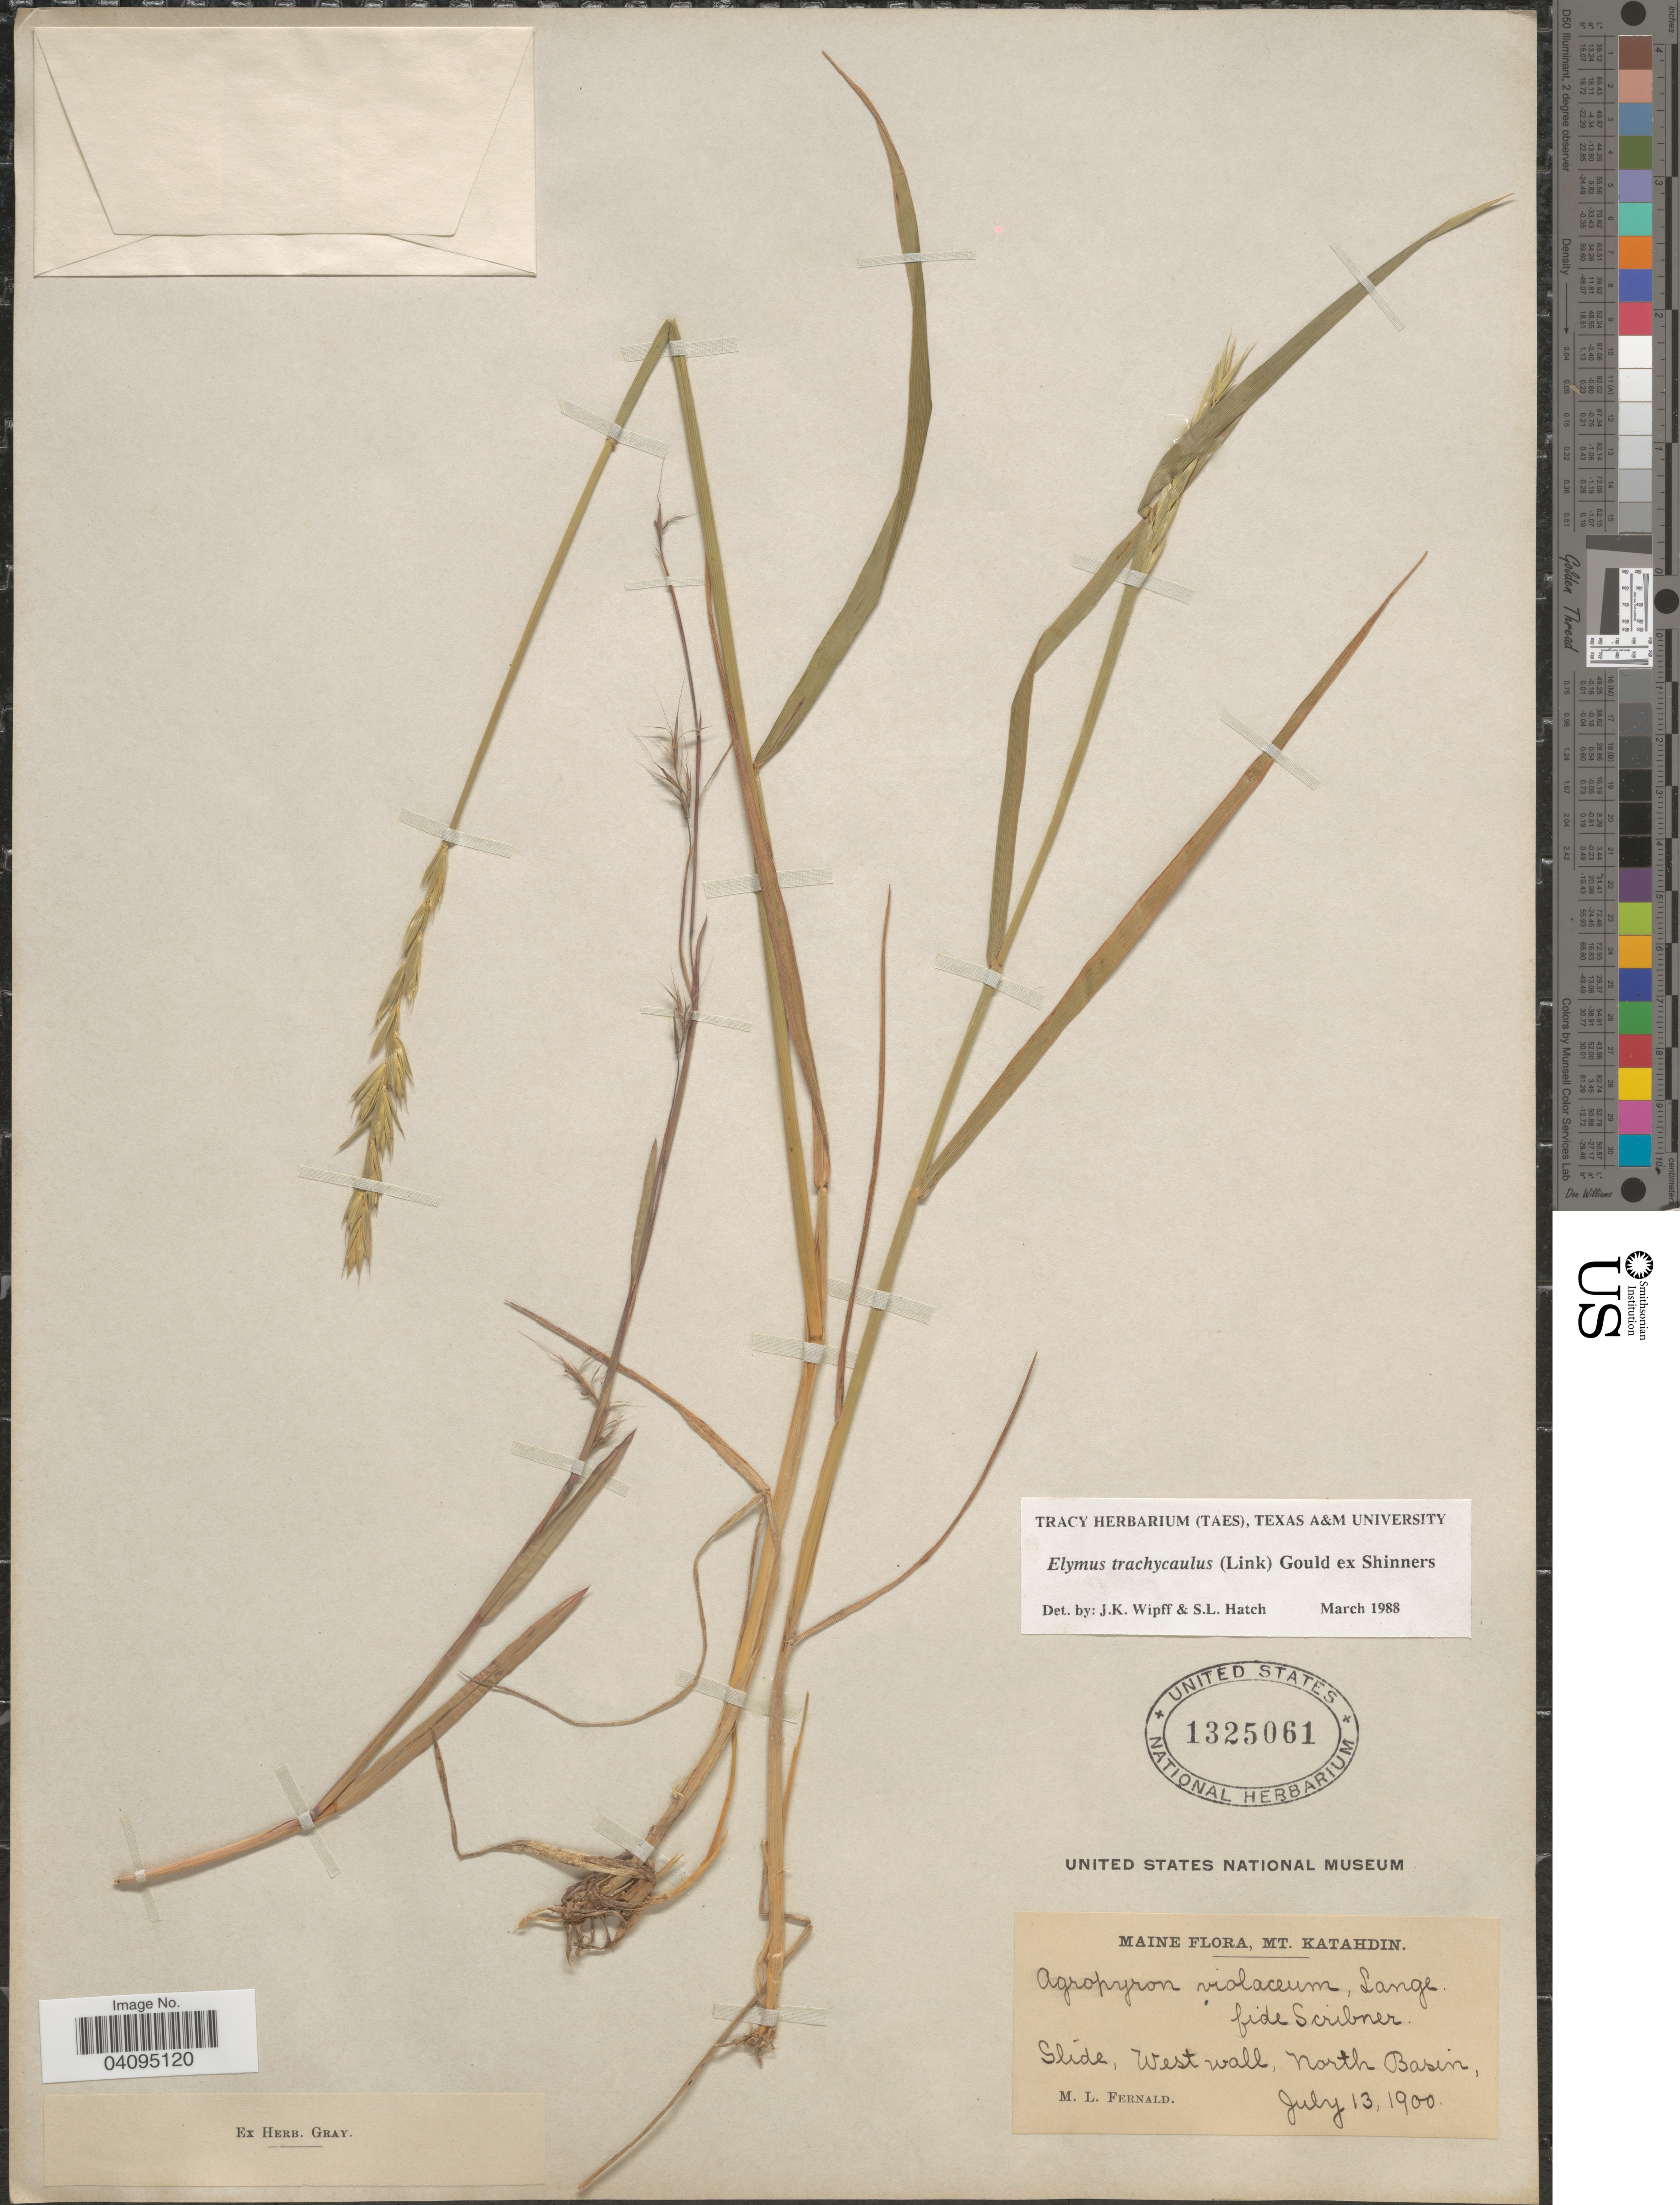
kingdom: Plantae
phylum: Tracheophyta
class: Liliopsida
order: Poales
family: Poaceae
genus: Elymus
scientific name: Elymus trachycaulus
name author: (Link) Gould ex Shinners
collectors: M. L. Fernald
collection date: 1900-07-13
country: United States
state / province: Maine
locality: Mt. Katahdin. Slide, West wall, North Basin.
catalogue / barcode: US 1325061